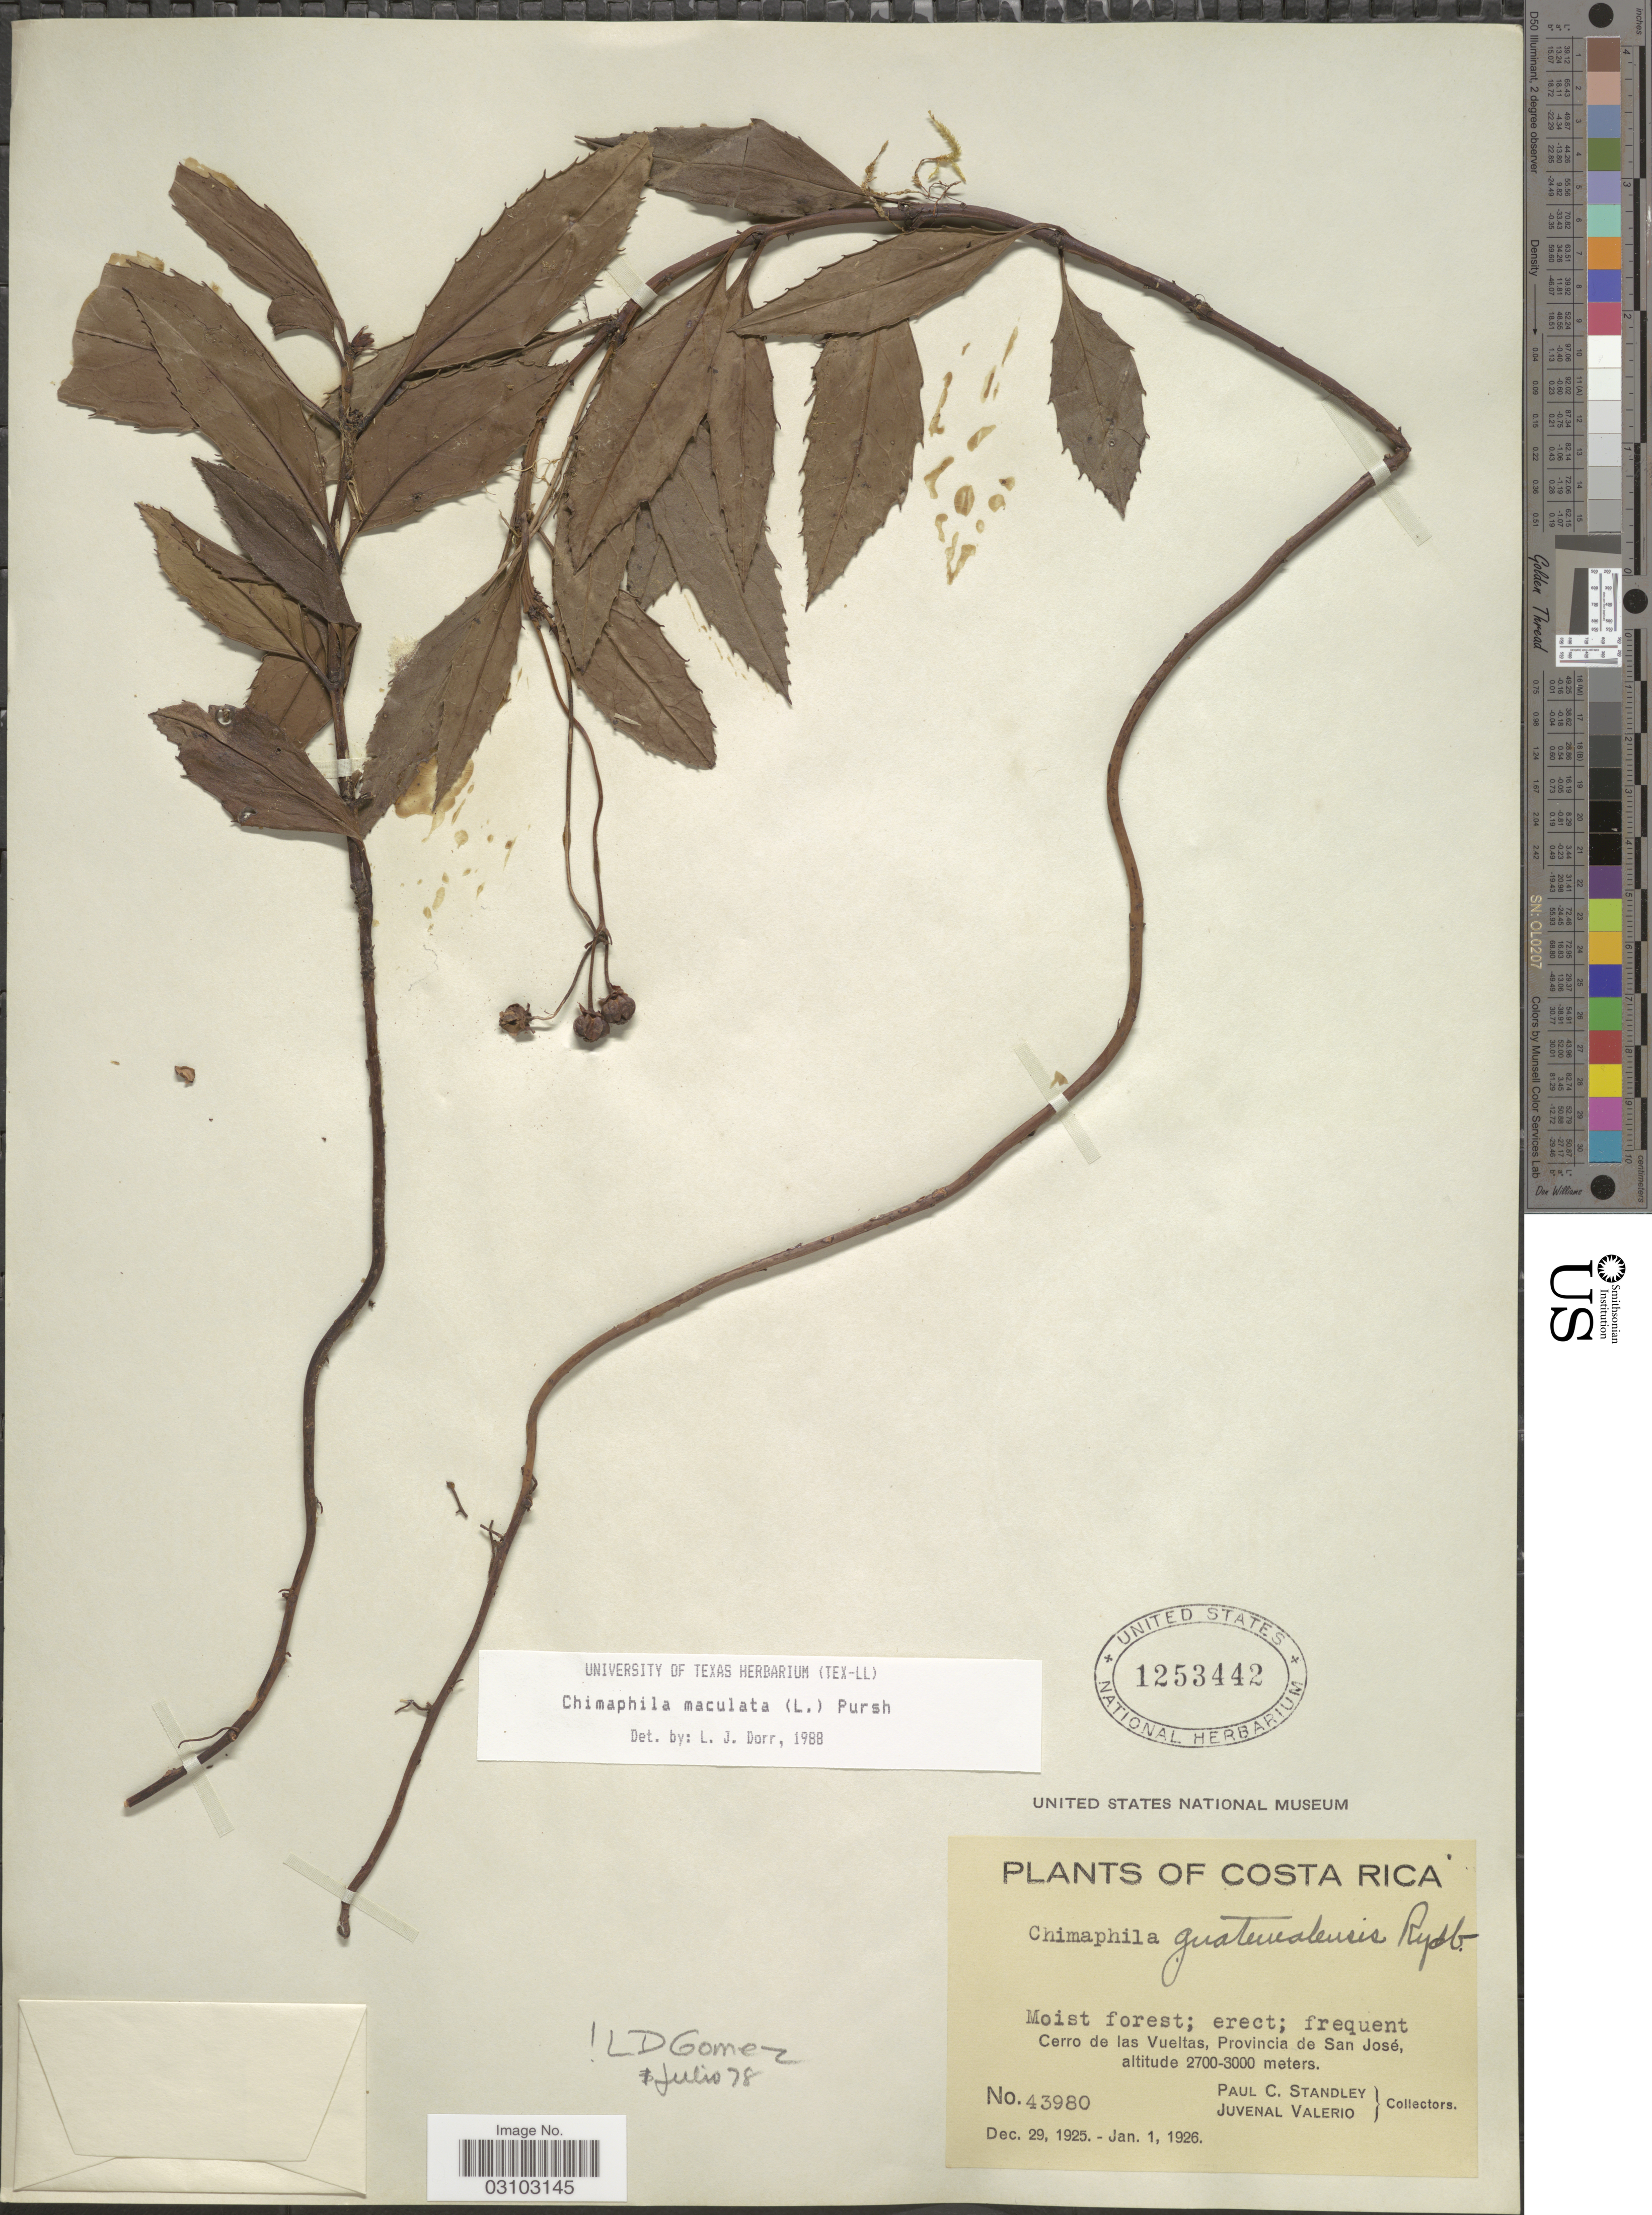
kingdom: Plantae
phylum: Tracheophyta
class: Magnoliopsida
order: Ericales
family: Ericaceae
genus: Chimaphila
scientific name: Chimaphila maculata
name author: (L.) Pursh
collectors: P. C. Standley & J. Valerio R.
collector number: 43980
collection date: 1925-12-29/1926-01-01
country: Costa Rica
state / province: San José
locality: Cerro de las Vueltas.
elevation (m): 2700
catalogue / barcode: US 1253442